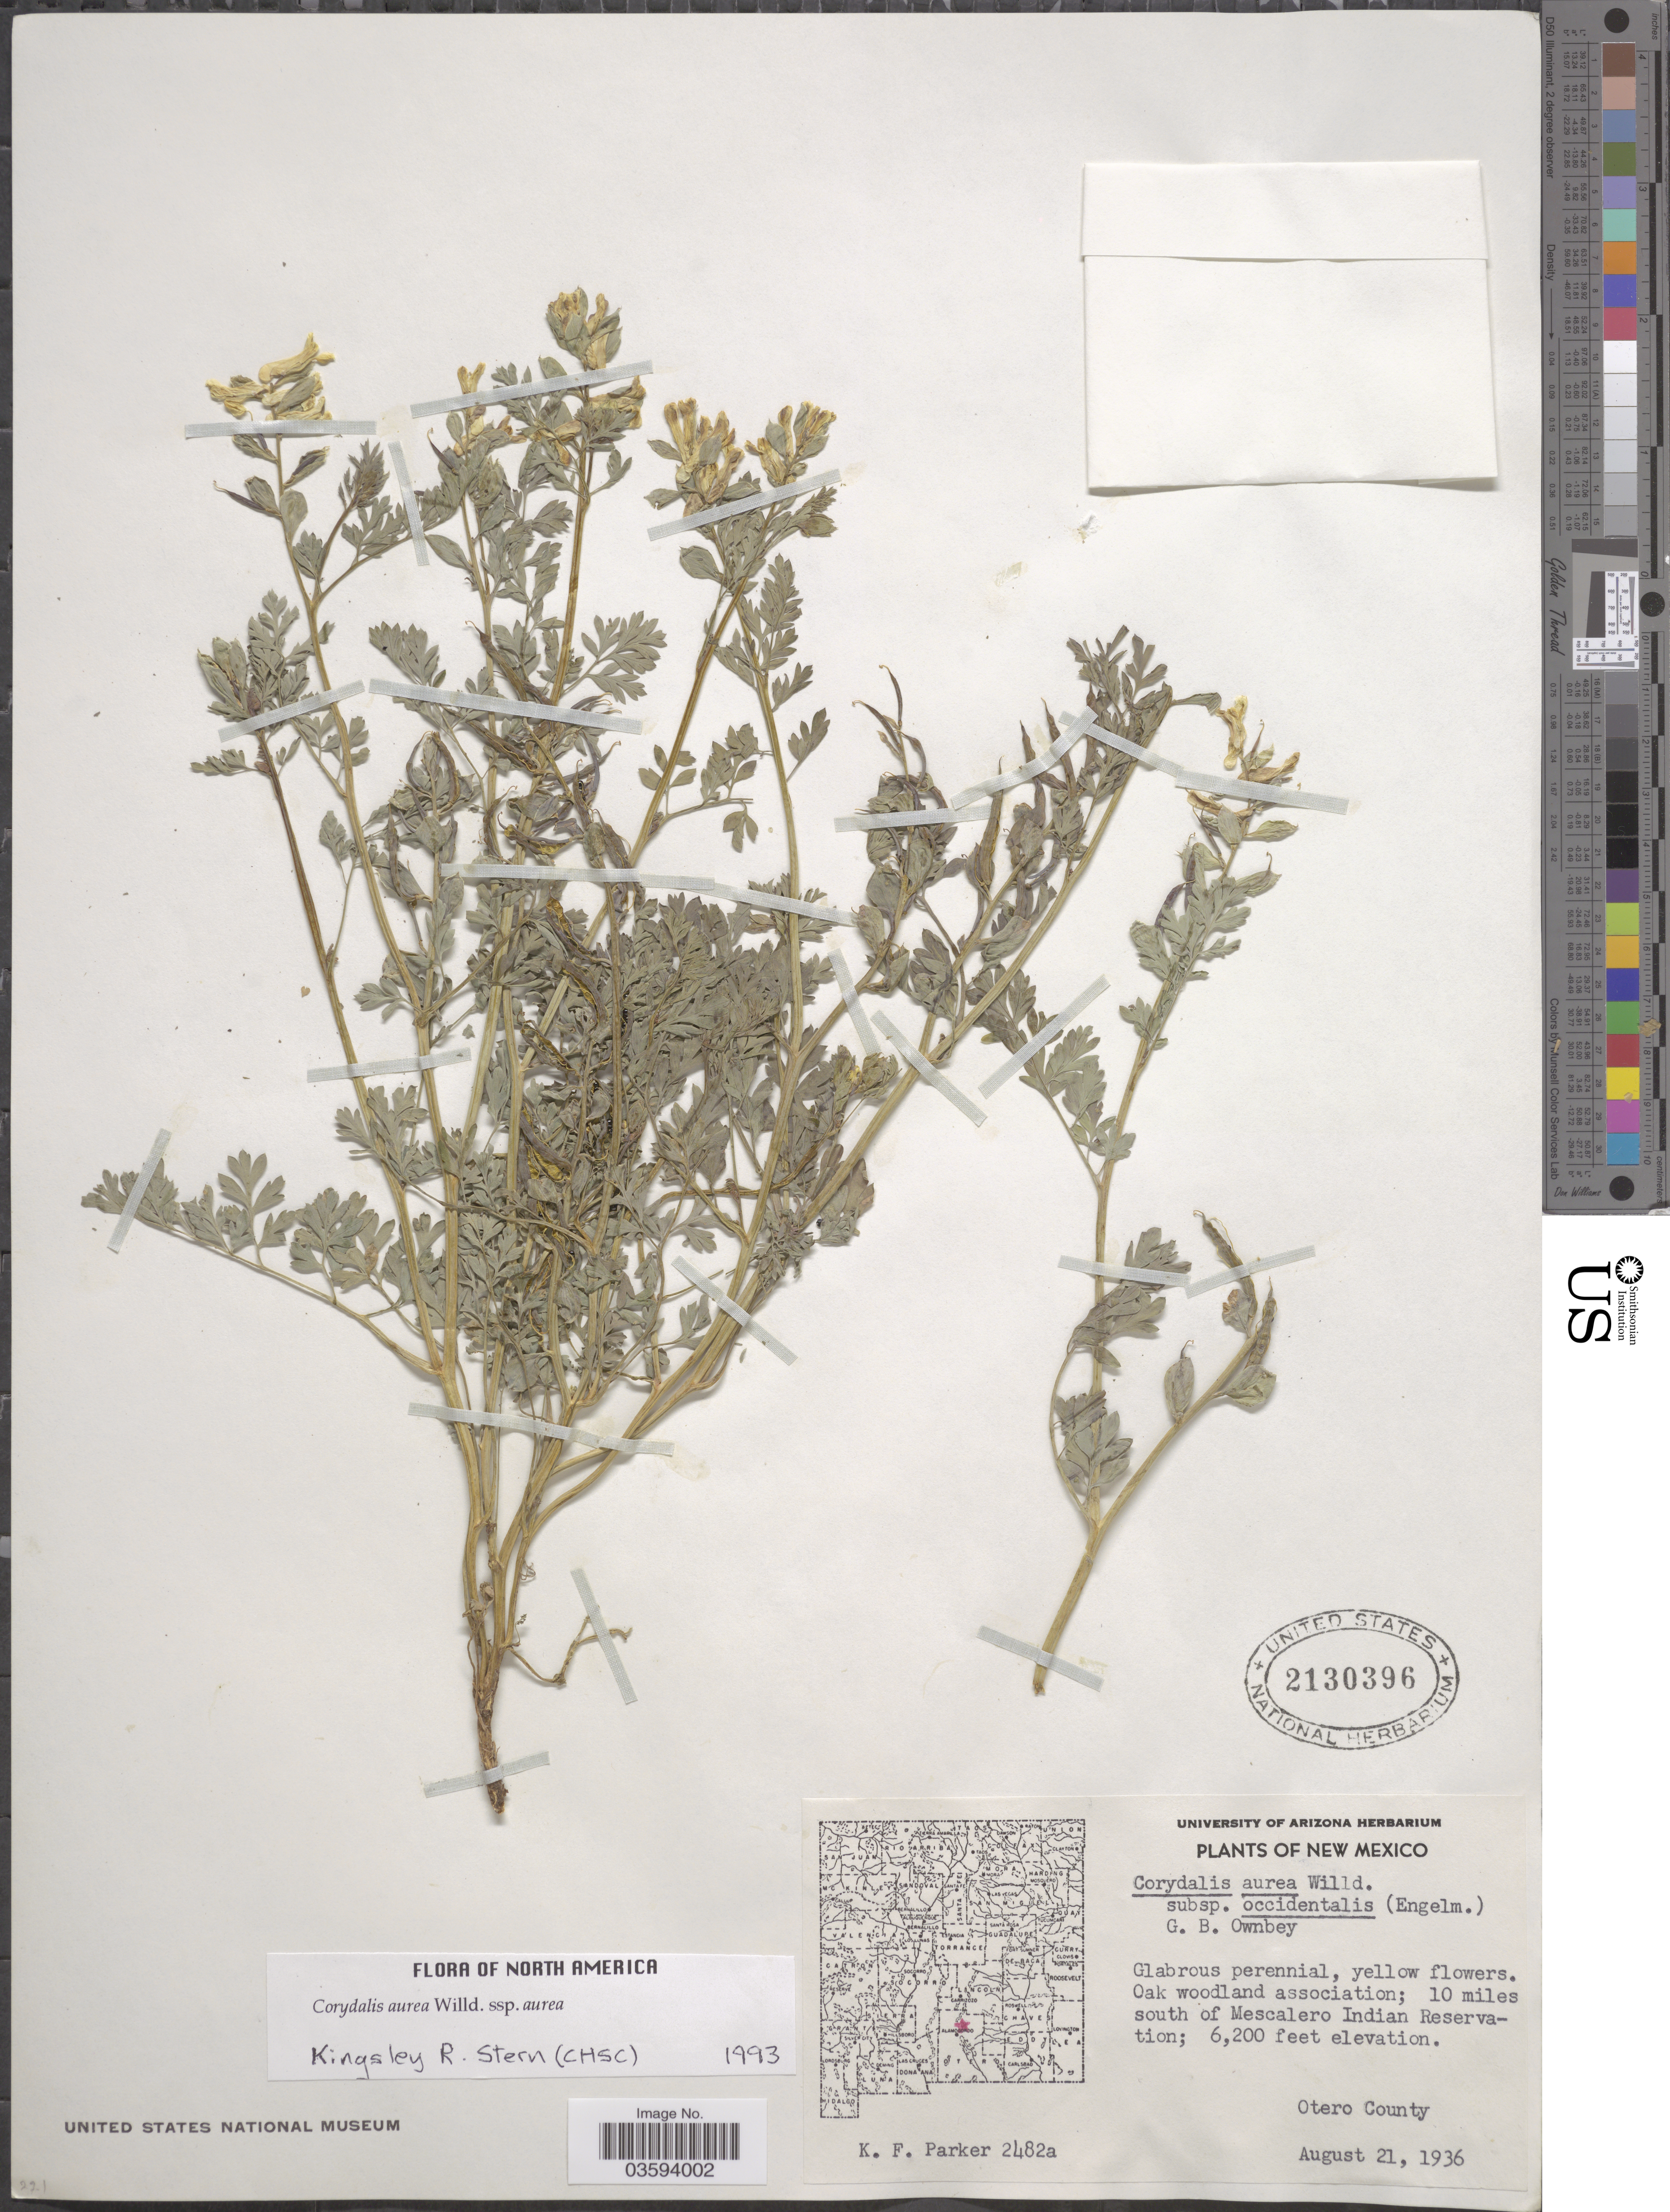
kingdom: Plantae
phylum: Tracheophyta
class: Magnoliopsida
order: Ranunculales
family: Papaveraceae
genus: Corydalis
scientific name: Corydalis aurea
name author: Willd.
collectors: K. F. Parker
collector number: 2482a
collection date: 1936-08-21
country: United States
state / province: New Mexico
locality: Oak woodland association; 10 miles south of Mescalero Indian Reservation. Otero County.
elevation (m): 1890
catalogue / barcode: US 2130396